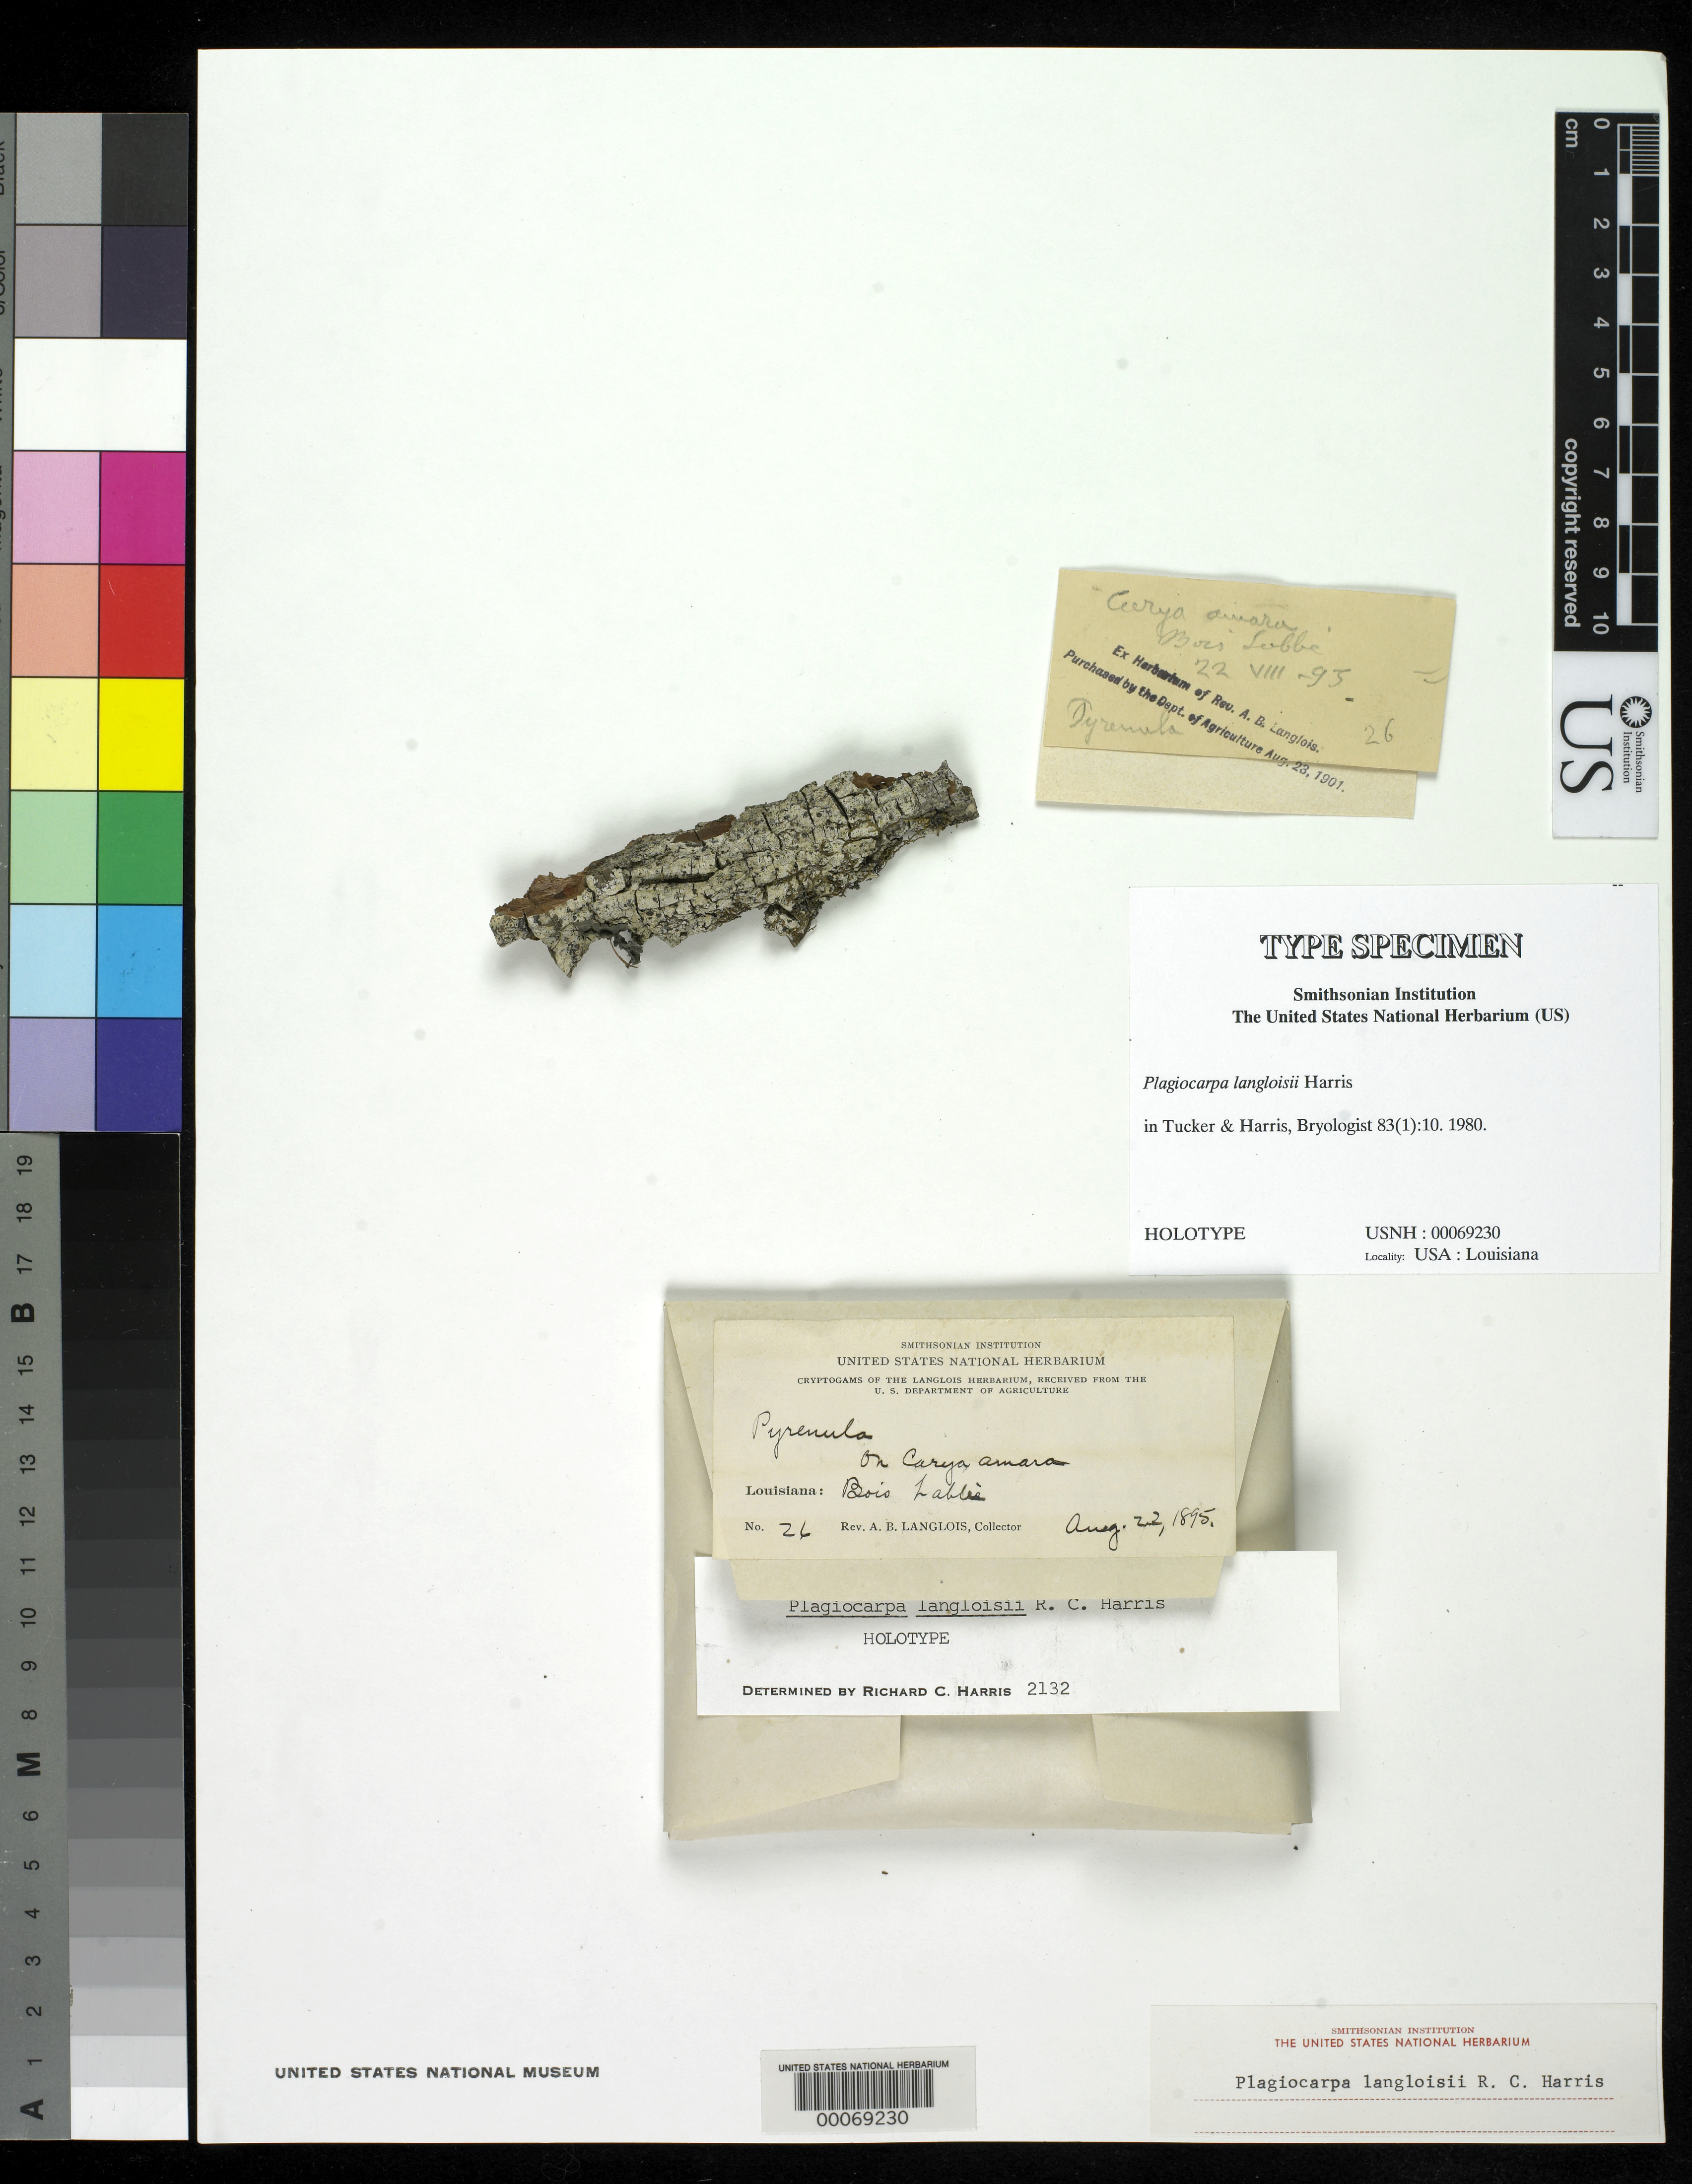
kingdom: Fungi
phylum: Ascomycota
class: Eurotiomycetes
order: Pyrenulales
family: Pyrenulaceae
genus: Plagiocarpa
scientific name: Plagiocarpa langloisii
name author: R.C. Harris in S.C. Tucker & R.C. Harris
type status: Holotype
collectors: A. B. Langlois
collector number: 26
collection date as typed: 22 Aug 1895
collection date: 1895-08-22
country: United States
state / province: Louisiana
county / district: Saint Martin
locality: Bois Lobbe.